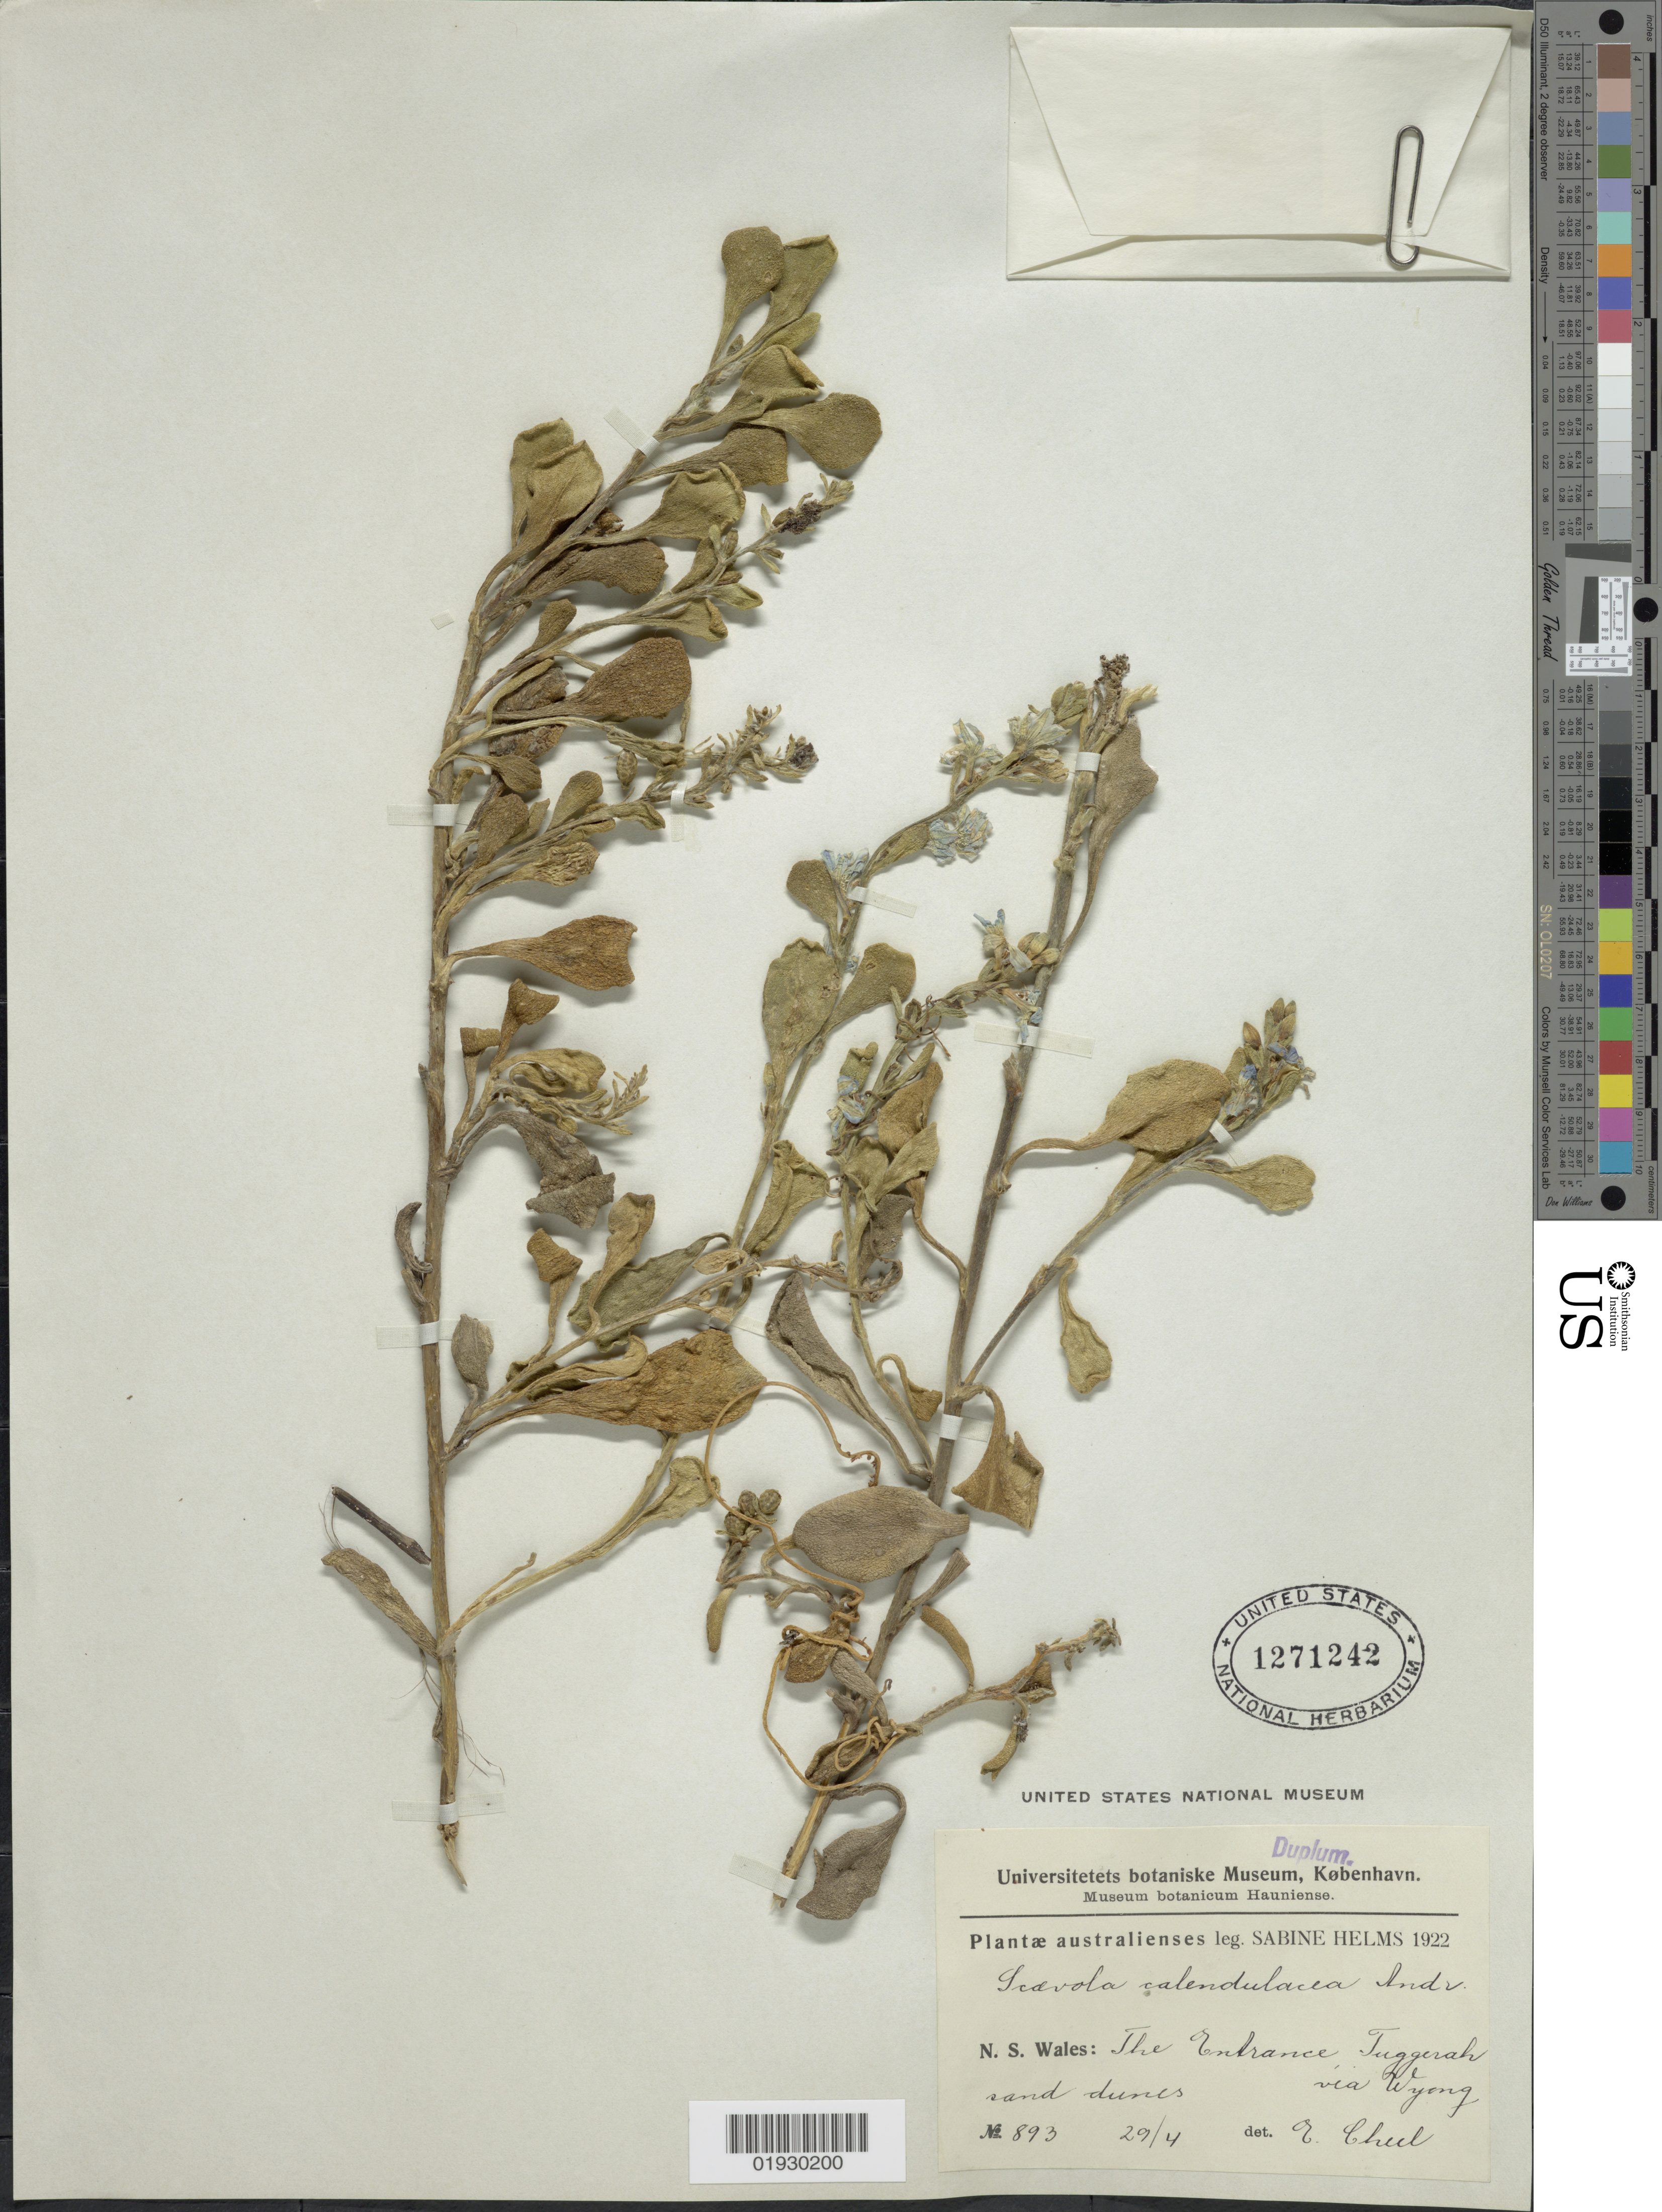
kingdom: Plantae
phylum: Tracheophyta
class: Magnoliopsida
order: Asterales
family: Goodeniaceae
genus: Scaevola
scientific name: Scaevola calendulacea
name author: Druce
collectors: S. Helms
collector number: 893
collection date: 1922-04-29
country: Australia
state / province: New South Wales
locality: N.S. Wales: The Entrance Tuggerah via Wyong.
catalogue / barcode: US 1271242